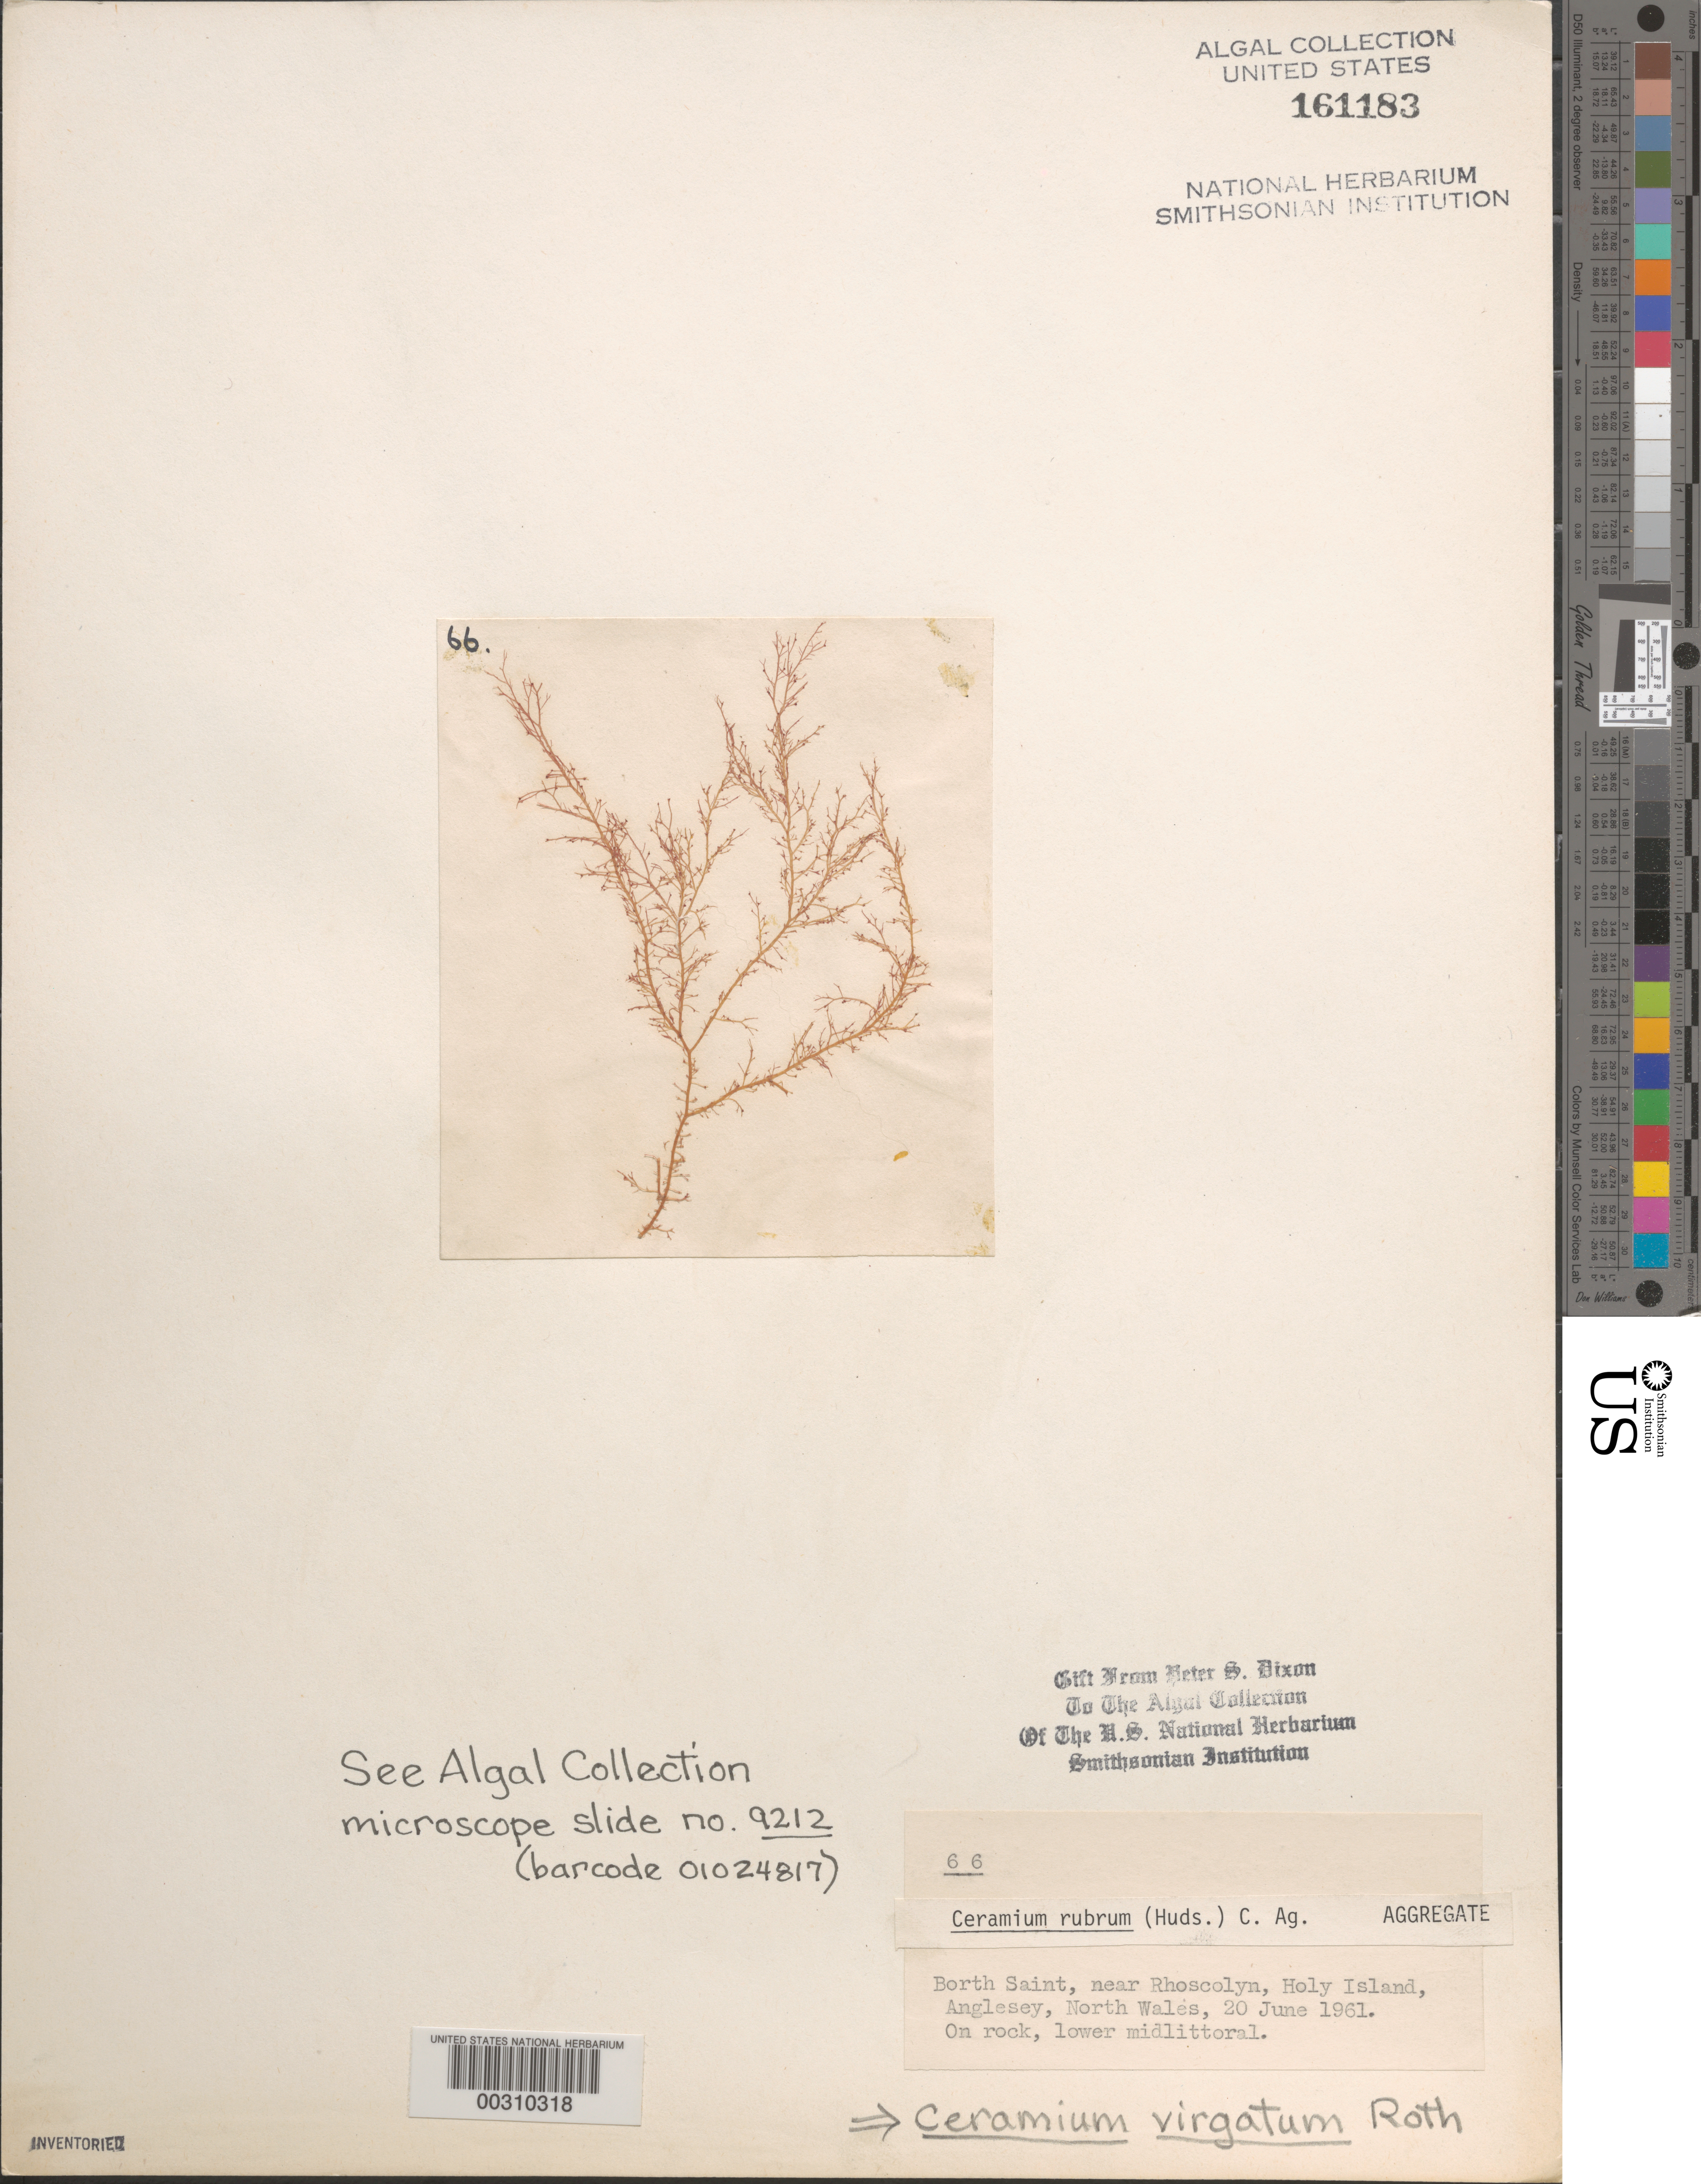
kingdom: Plantae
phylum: Rhodophyta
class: Florideophyceae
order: Ceramiales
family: Ceramiaceae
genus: Ceramium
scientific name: Ceramium virgatum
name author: Roth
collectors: P. S. Dixon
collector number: PSD 66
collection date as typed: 20 Jun 1961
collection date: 1961-06-20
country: United Kingdom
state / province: Wales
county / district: Gwynedd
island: Anglesey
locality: Borth Saint, Holy Island, near Rhoscolyn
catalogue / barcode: US 161183